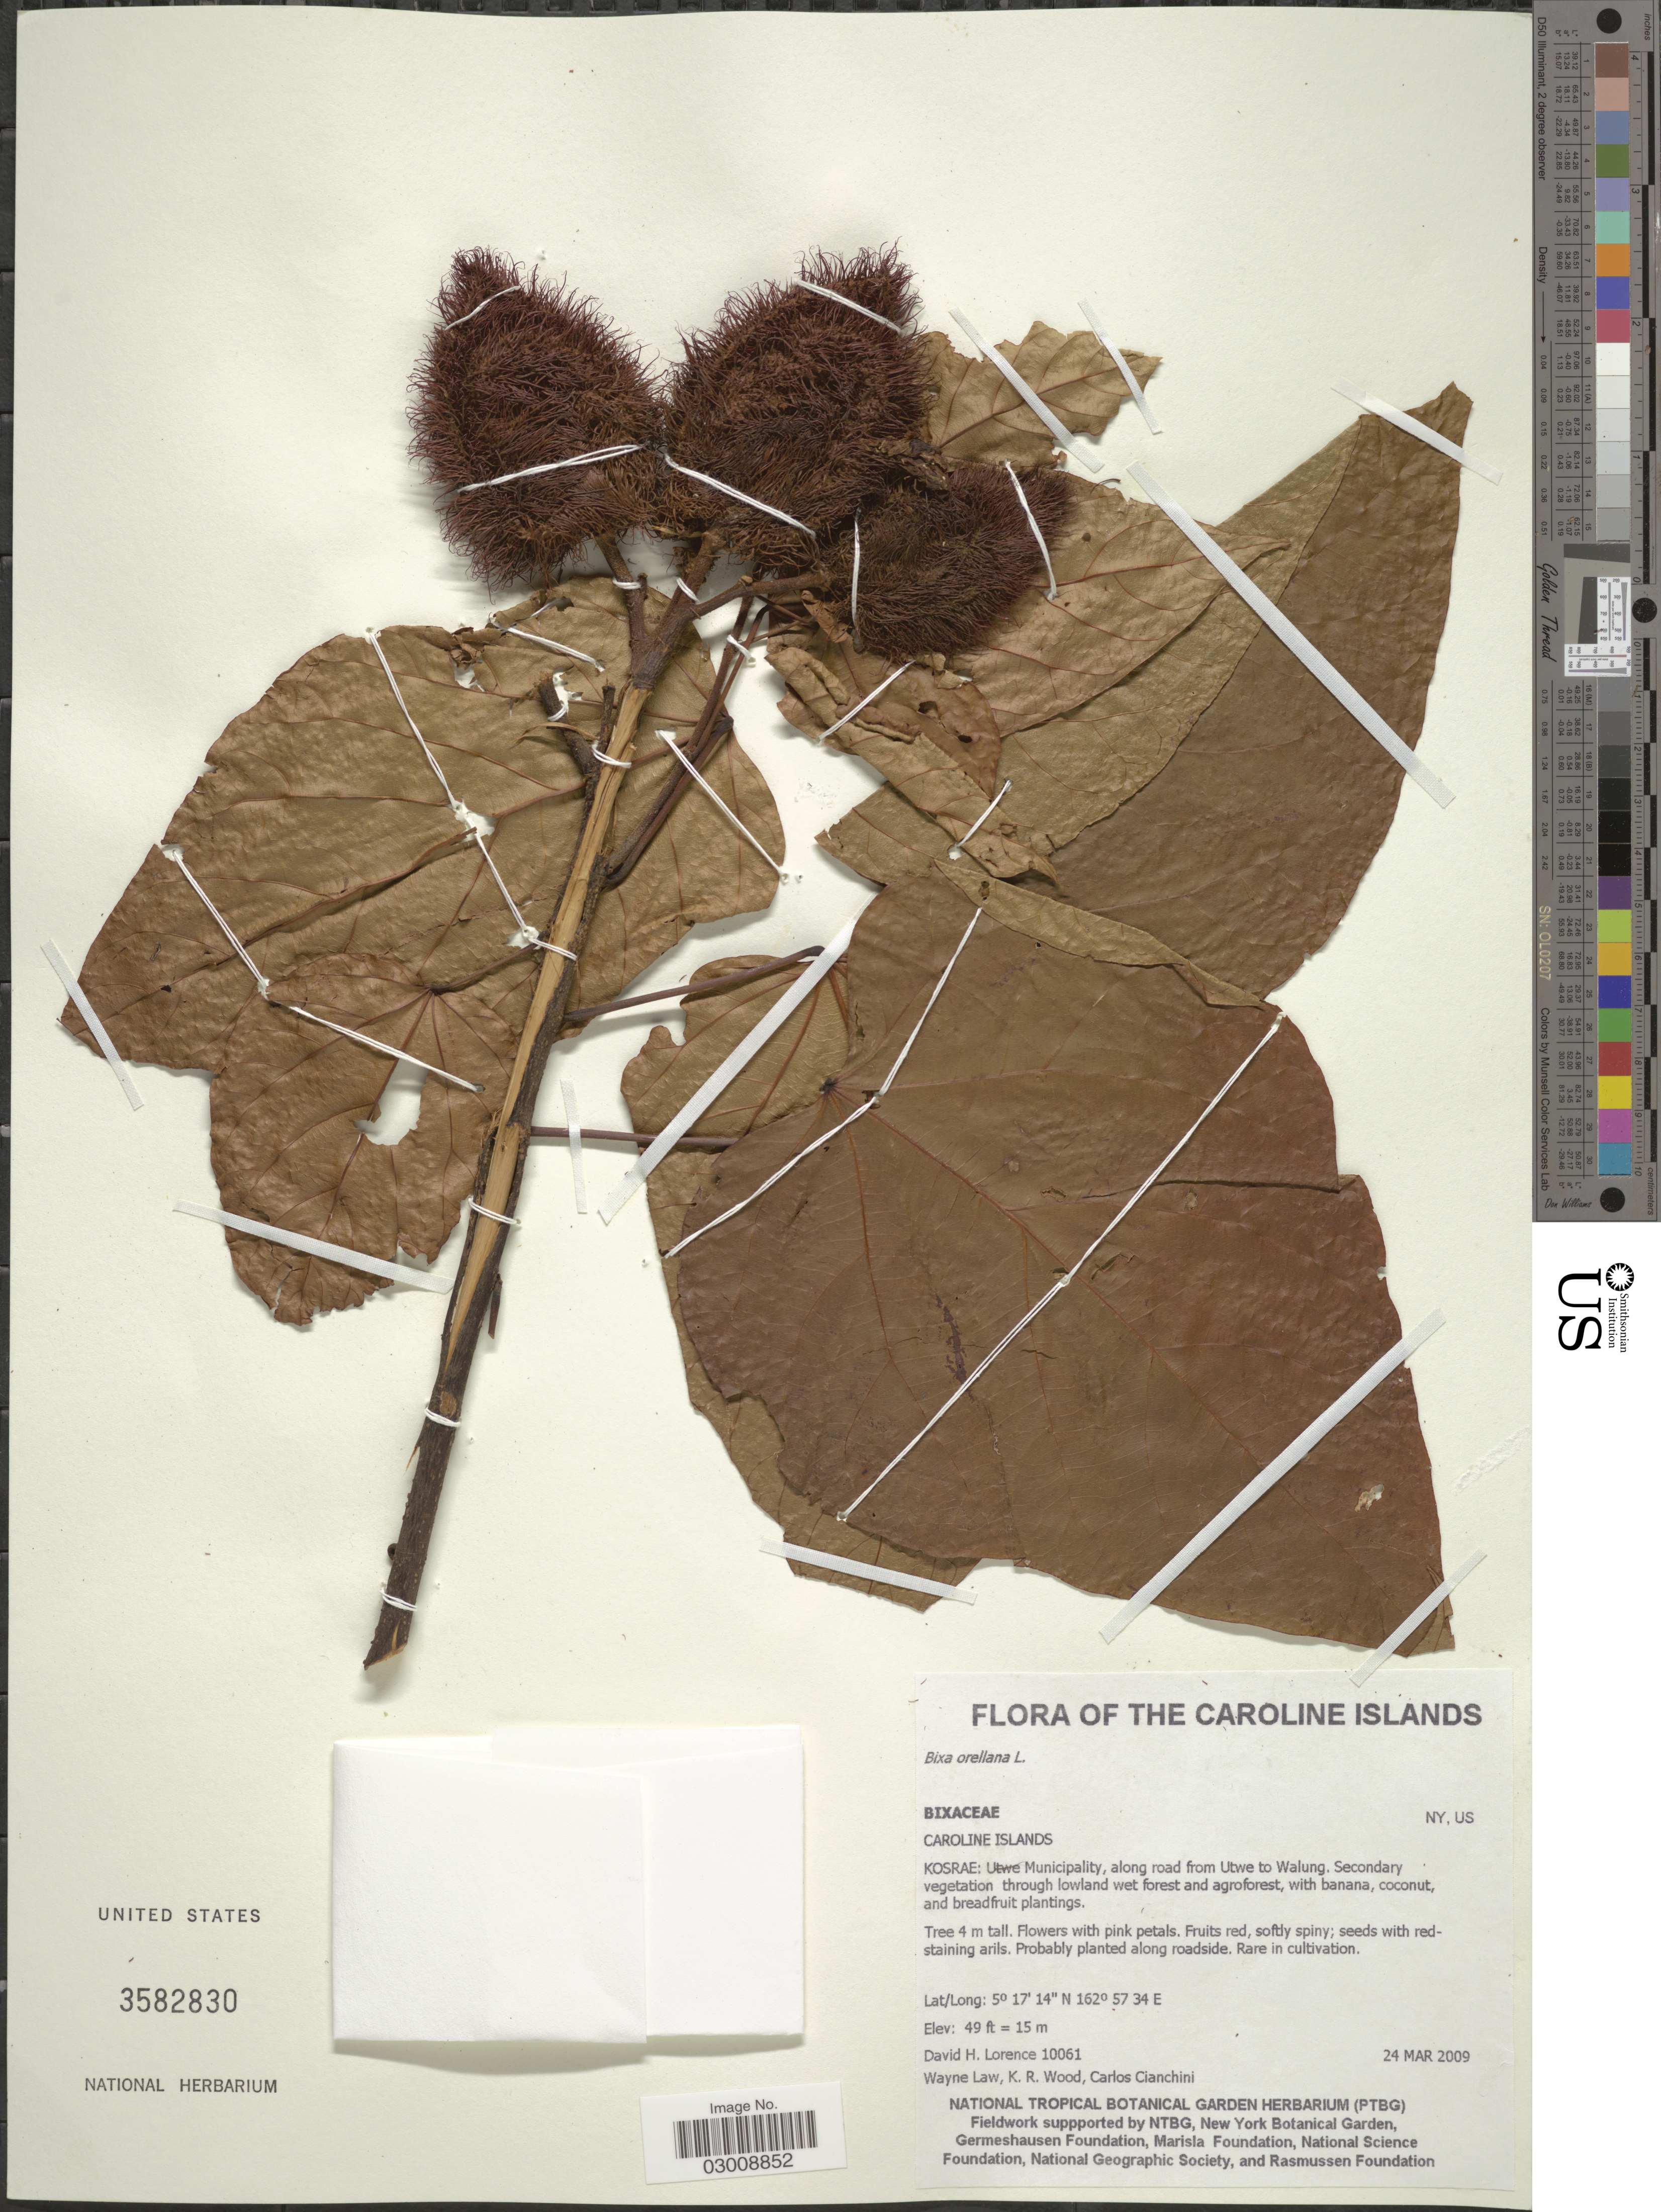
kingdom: Plantae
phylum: Tracheophyta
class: Magnoliopsida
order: Malvales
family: Bixaceae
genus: Bixa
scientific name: Bixa orellana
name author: L.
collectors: D. Lorence, W. Law, K. R. Wood & C. Cianchini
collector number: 10061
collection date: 2009-03-24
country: Micronesia, Federated States of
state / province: Kosrae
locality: The Caroline Islands. Caroline Islands. Utwe Municipality, along road from Utwe to Walung.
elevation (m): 15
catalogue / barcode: US 3582830